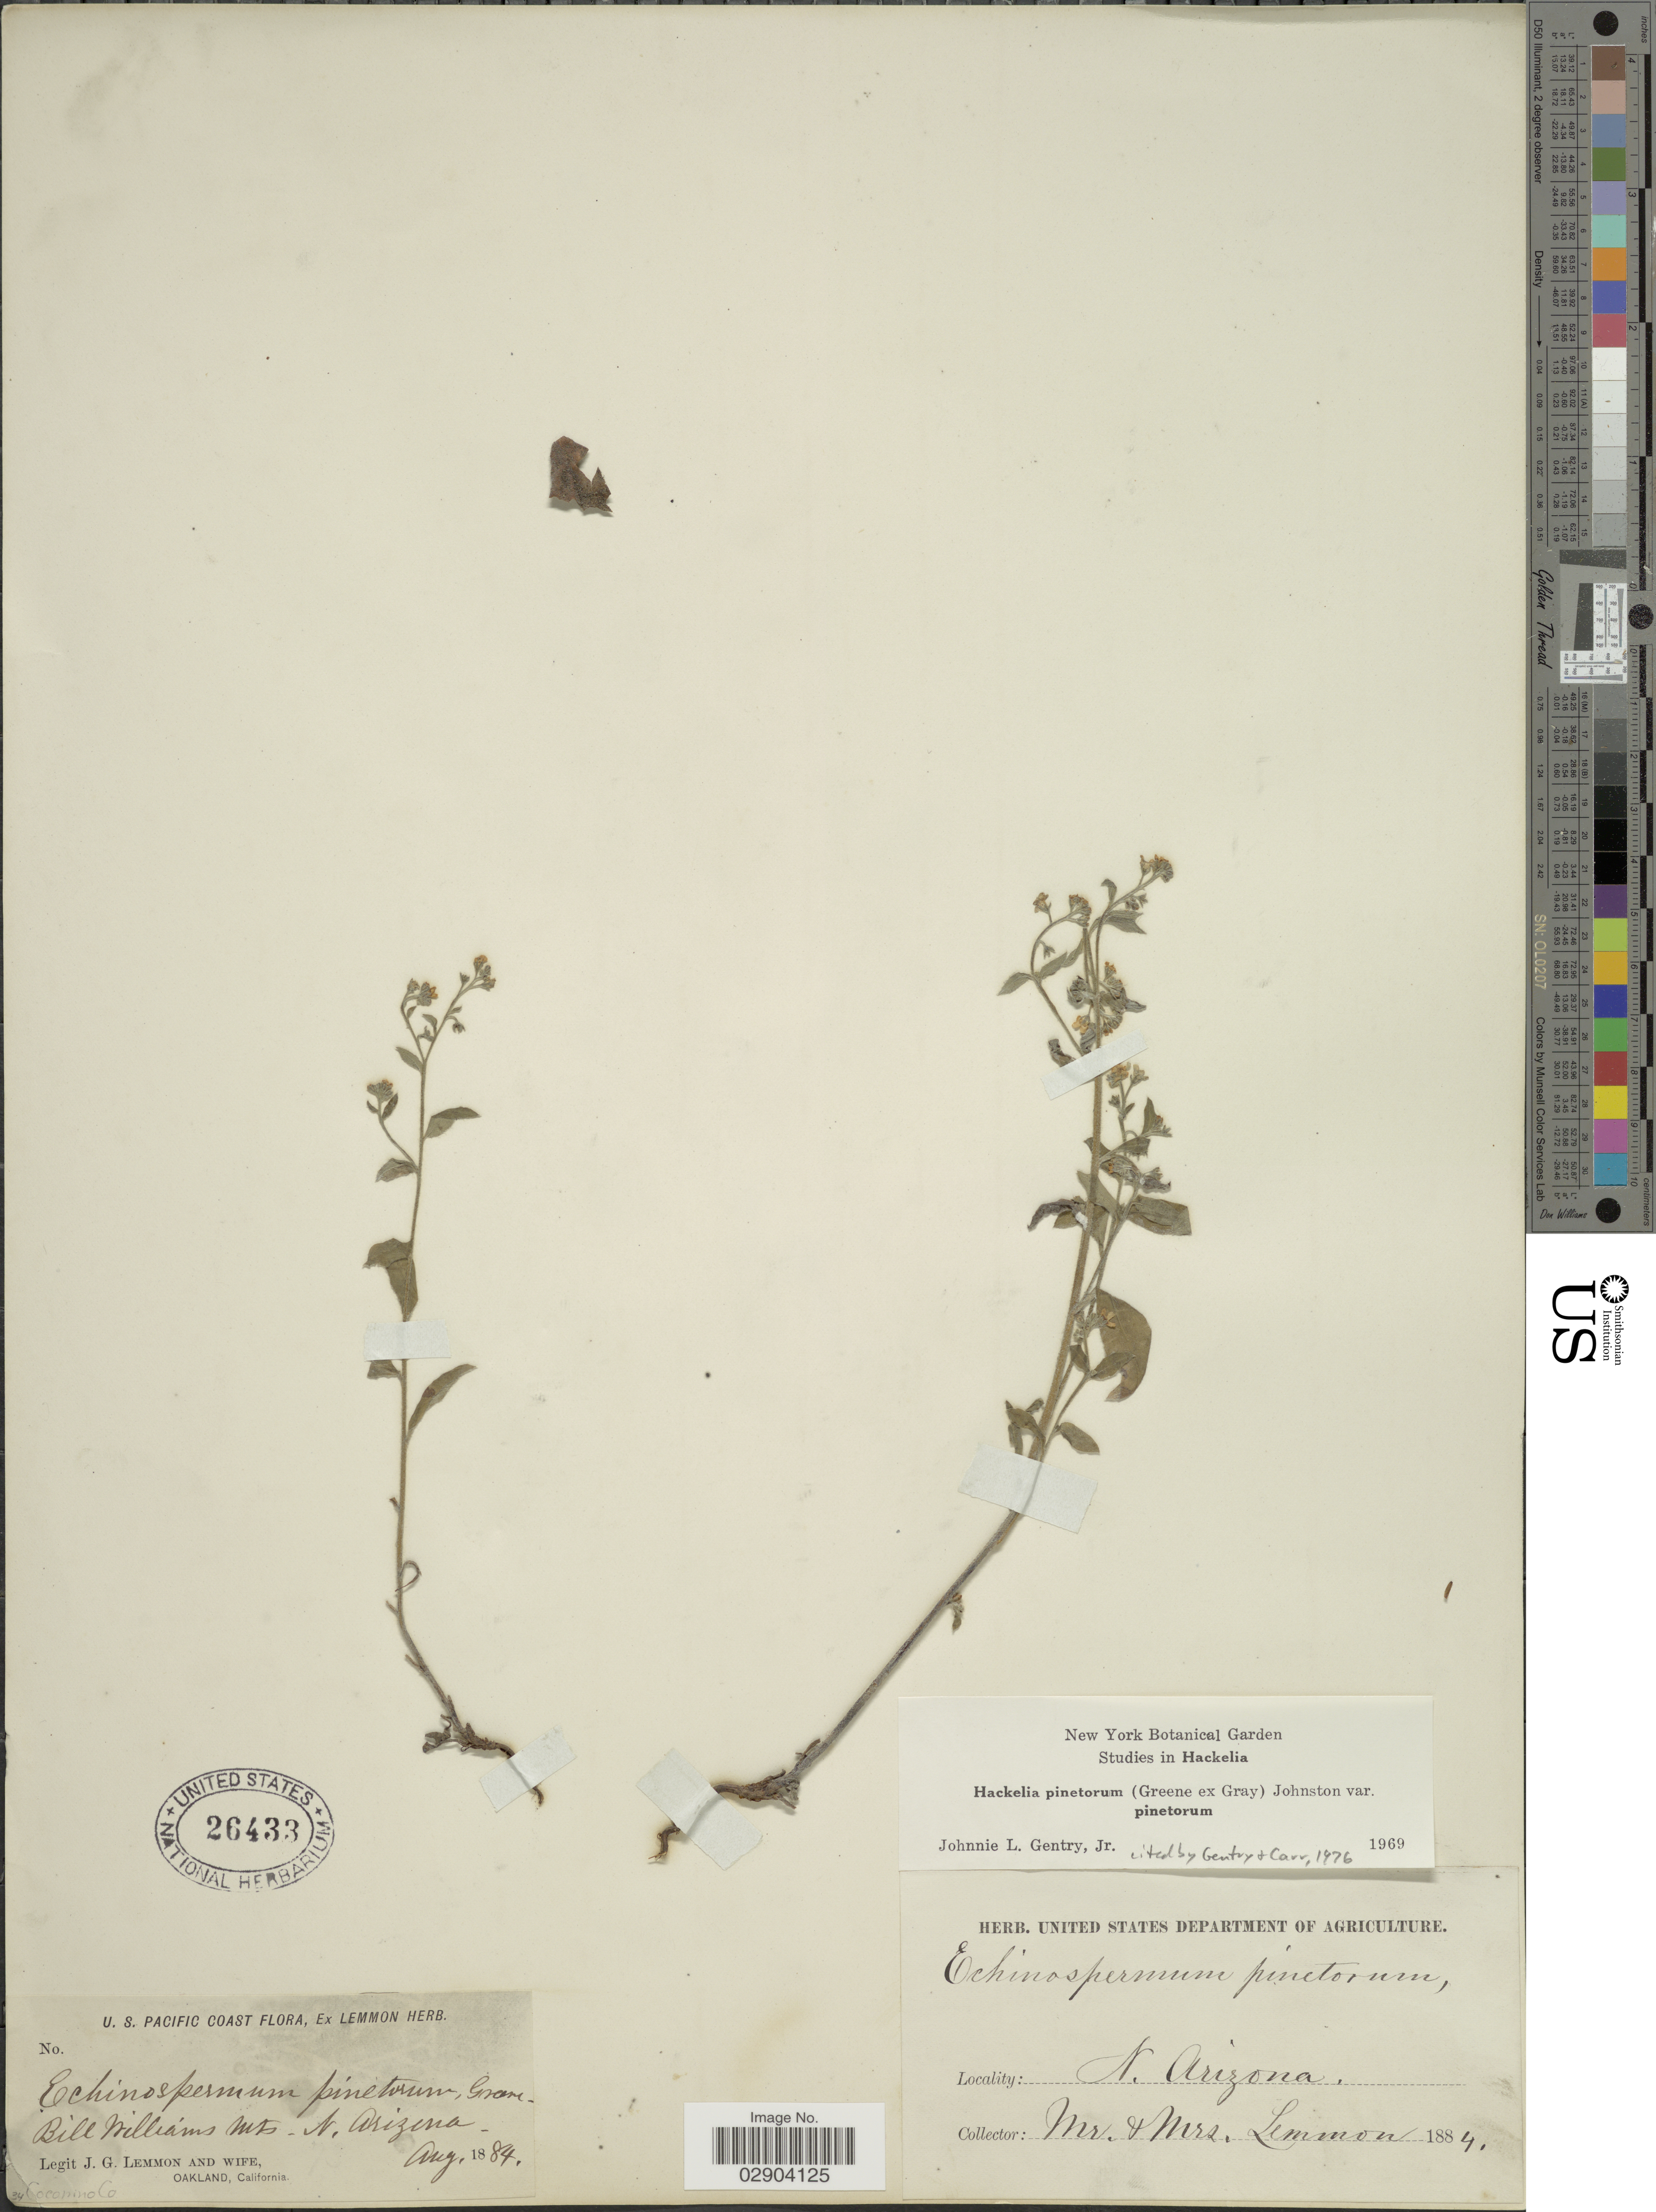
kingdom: Plantae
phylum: Tracheophyta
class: Magnoliopsida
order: Boraginales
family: Boraginaceae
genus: Hackelia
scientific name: Hackelia setosa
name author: I.M. Johnst.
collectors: J. Lemmon & Mrs. J. G. Lemmon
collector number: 34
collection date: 1884-08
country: United States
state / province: Arizona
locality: Bill Williams Mts. N. Arizona. Coconino Co.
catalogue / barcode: US 26433